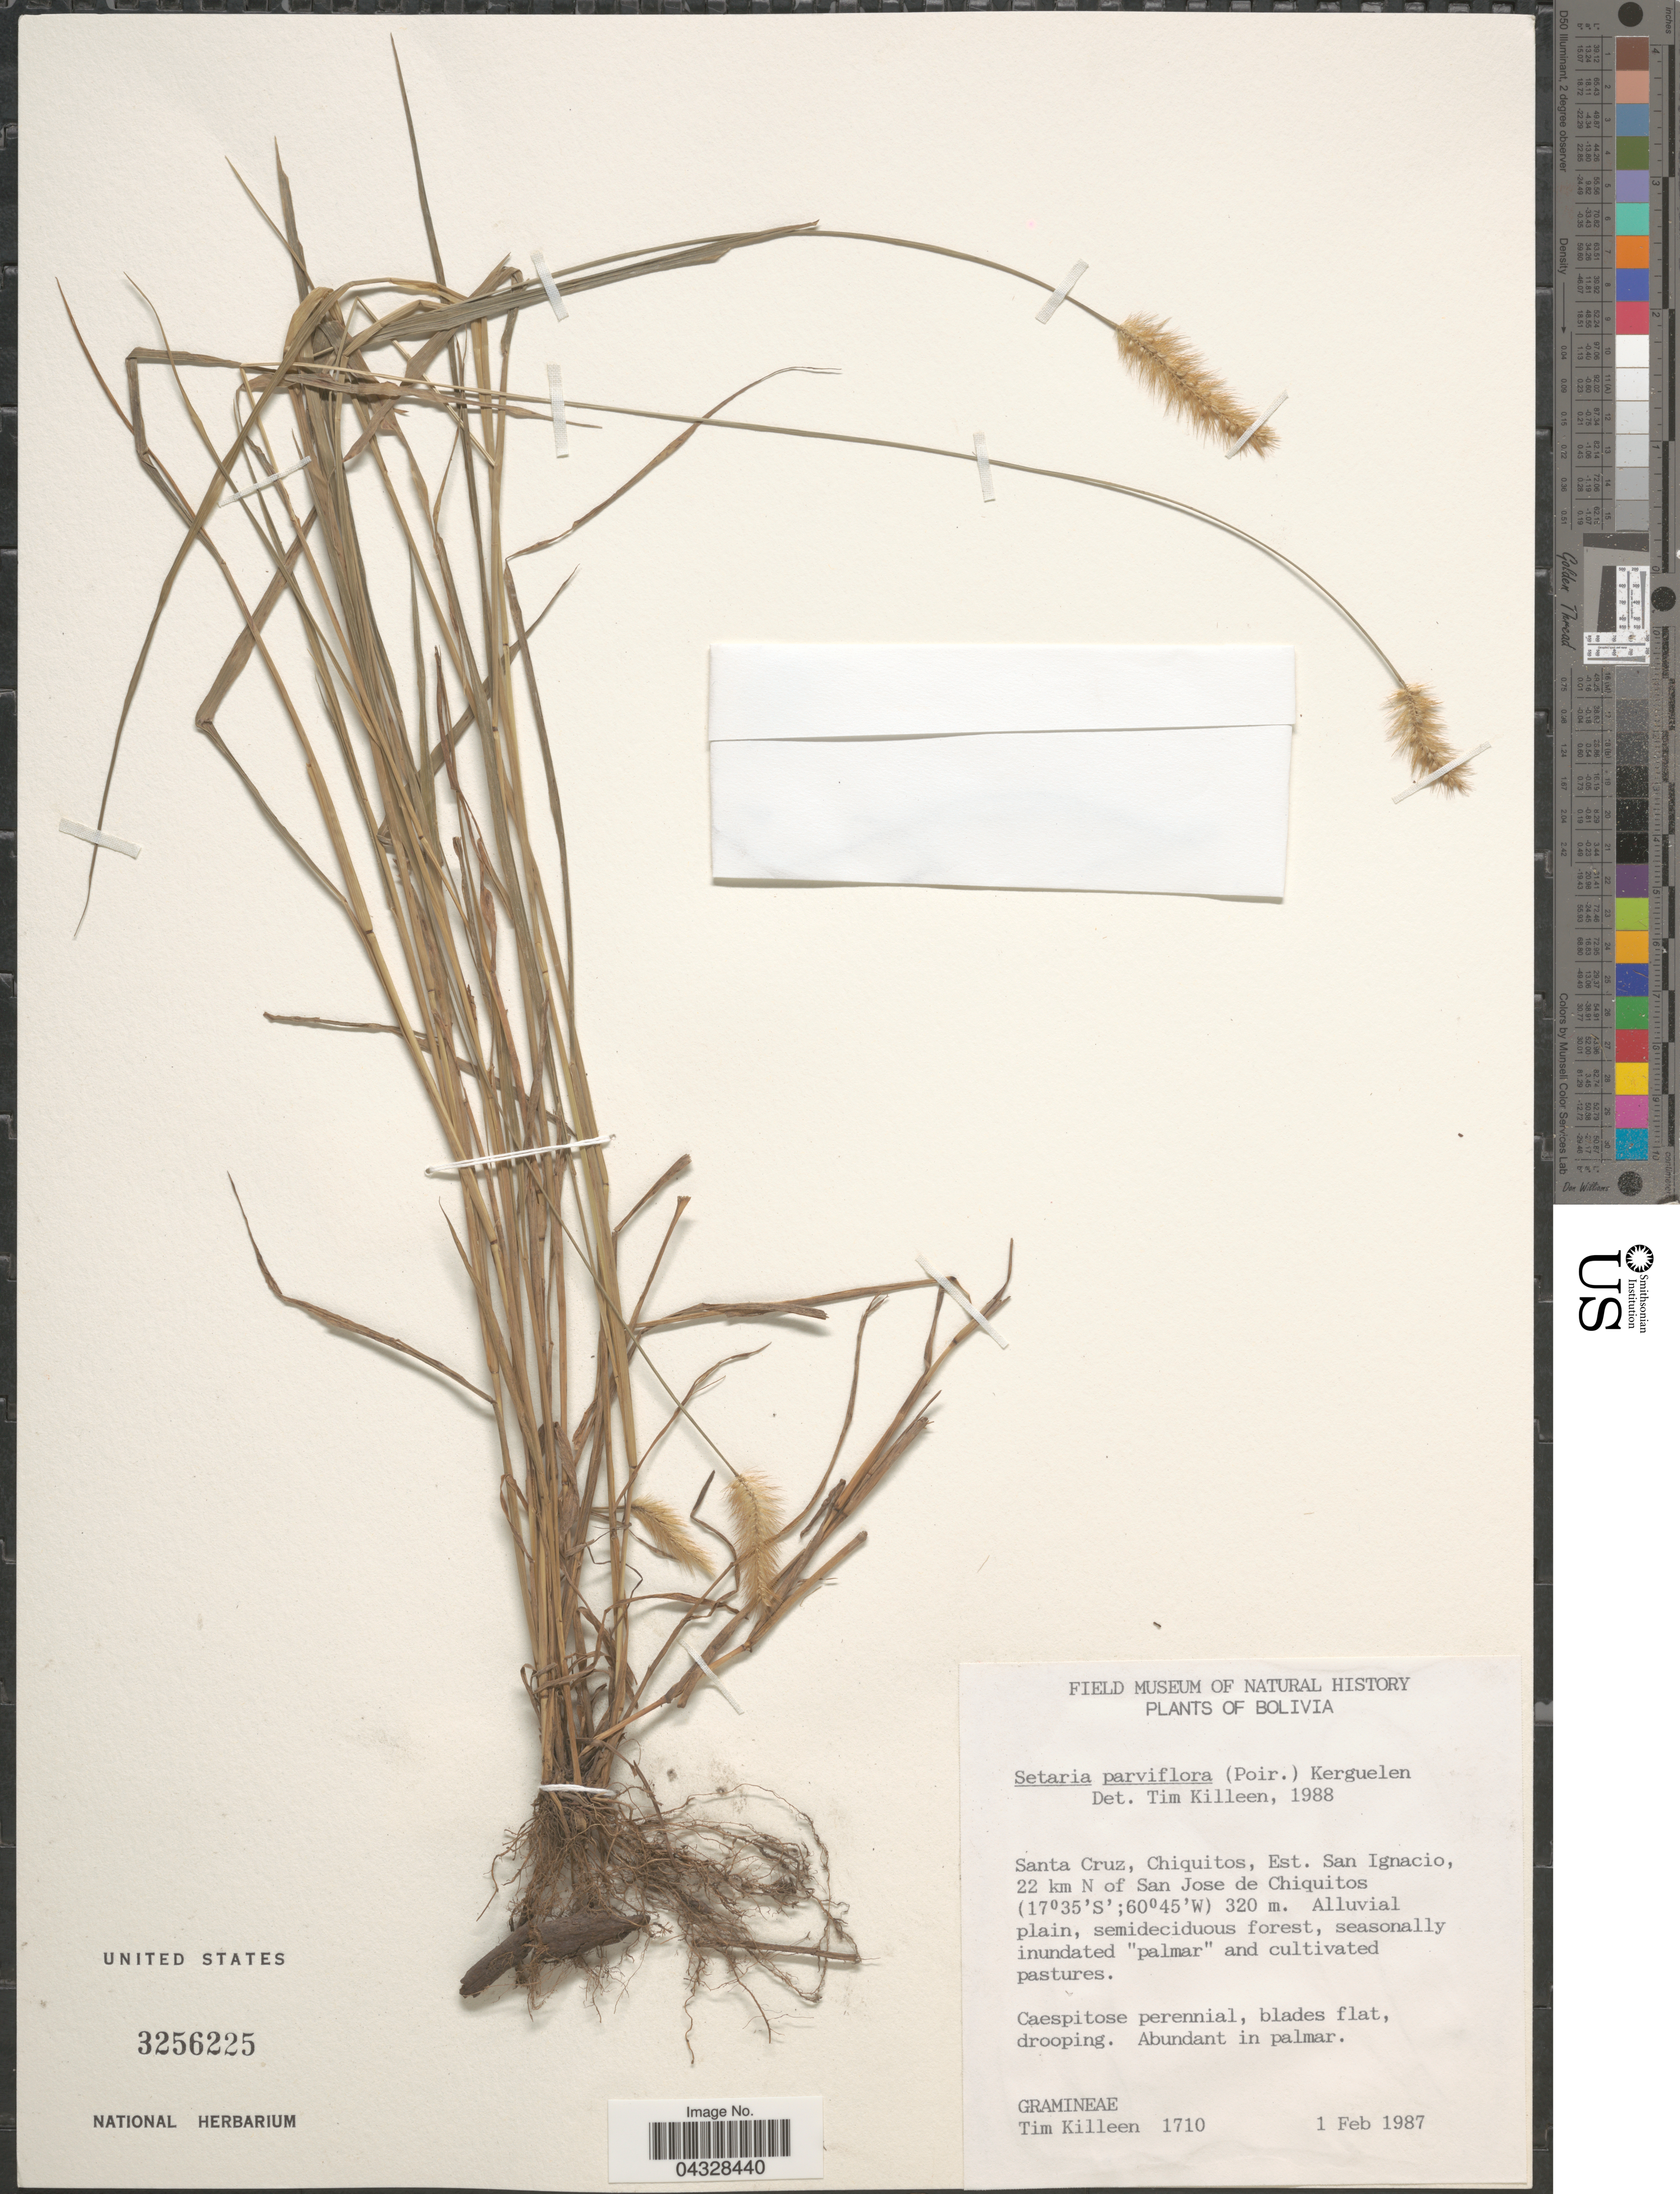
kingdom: Plantae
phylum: Tracheophyta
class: Liliopsida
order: Poales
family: Poaceae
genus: Setaria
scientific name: Setaria parviflora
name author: (Poir.) Kerguélen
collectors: T. J. Killeen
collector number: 1710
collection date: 1987-02-01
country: Bolivia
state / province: Santa Cruz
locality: Chiquitos, Est. San Ignacio, 22 km N of San Jose de Chiquitos.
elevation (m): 320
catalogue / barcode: US 3256225